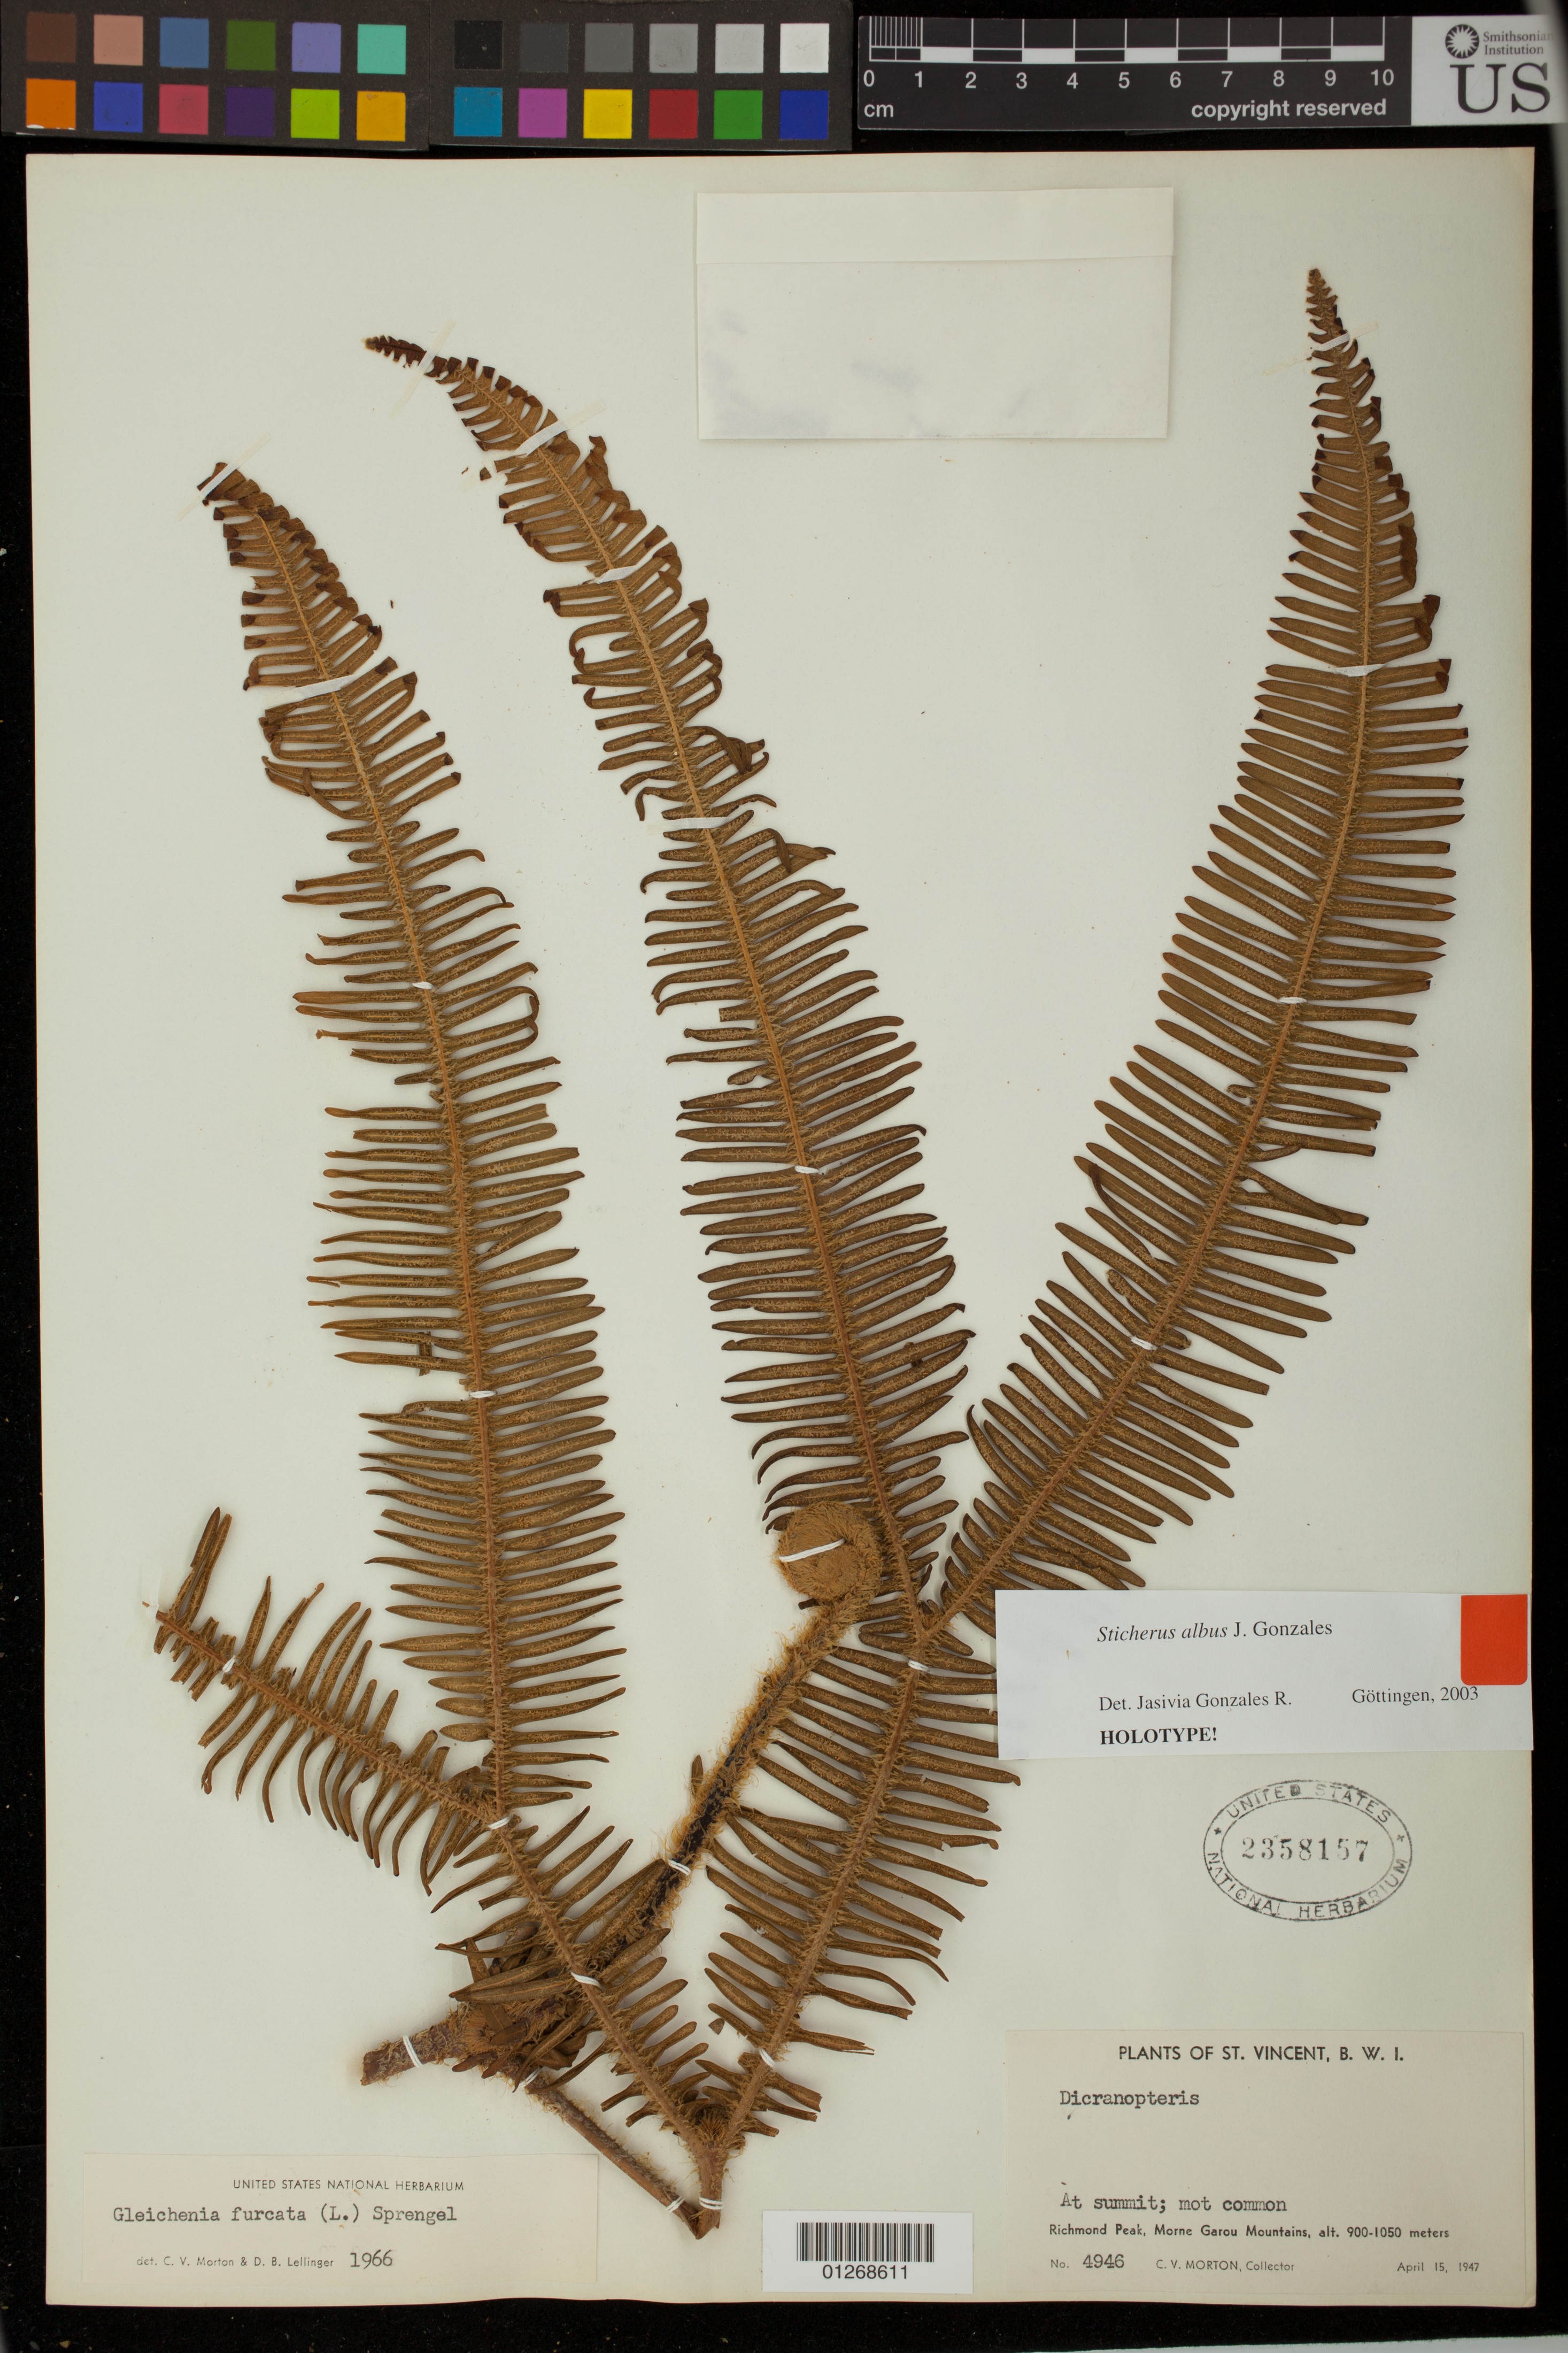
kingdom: Plantae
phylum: Tracheophyta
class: Polypodiopsida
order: Gleicheniales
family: Gleicheniaceae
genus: Sticherus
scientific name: Sticherus albus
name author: J. Gonzales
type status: Holotype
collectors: C. V. Morton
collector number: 4946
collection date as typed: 15 Apr 1947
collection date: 1947-04-15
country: St. Vincent - Grenadines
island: St. Vincent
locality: Richmond Peak, Morne Garou Mountains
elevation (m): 900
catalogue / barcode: US 2358157